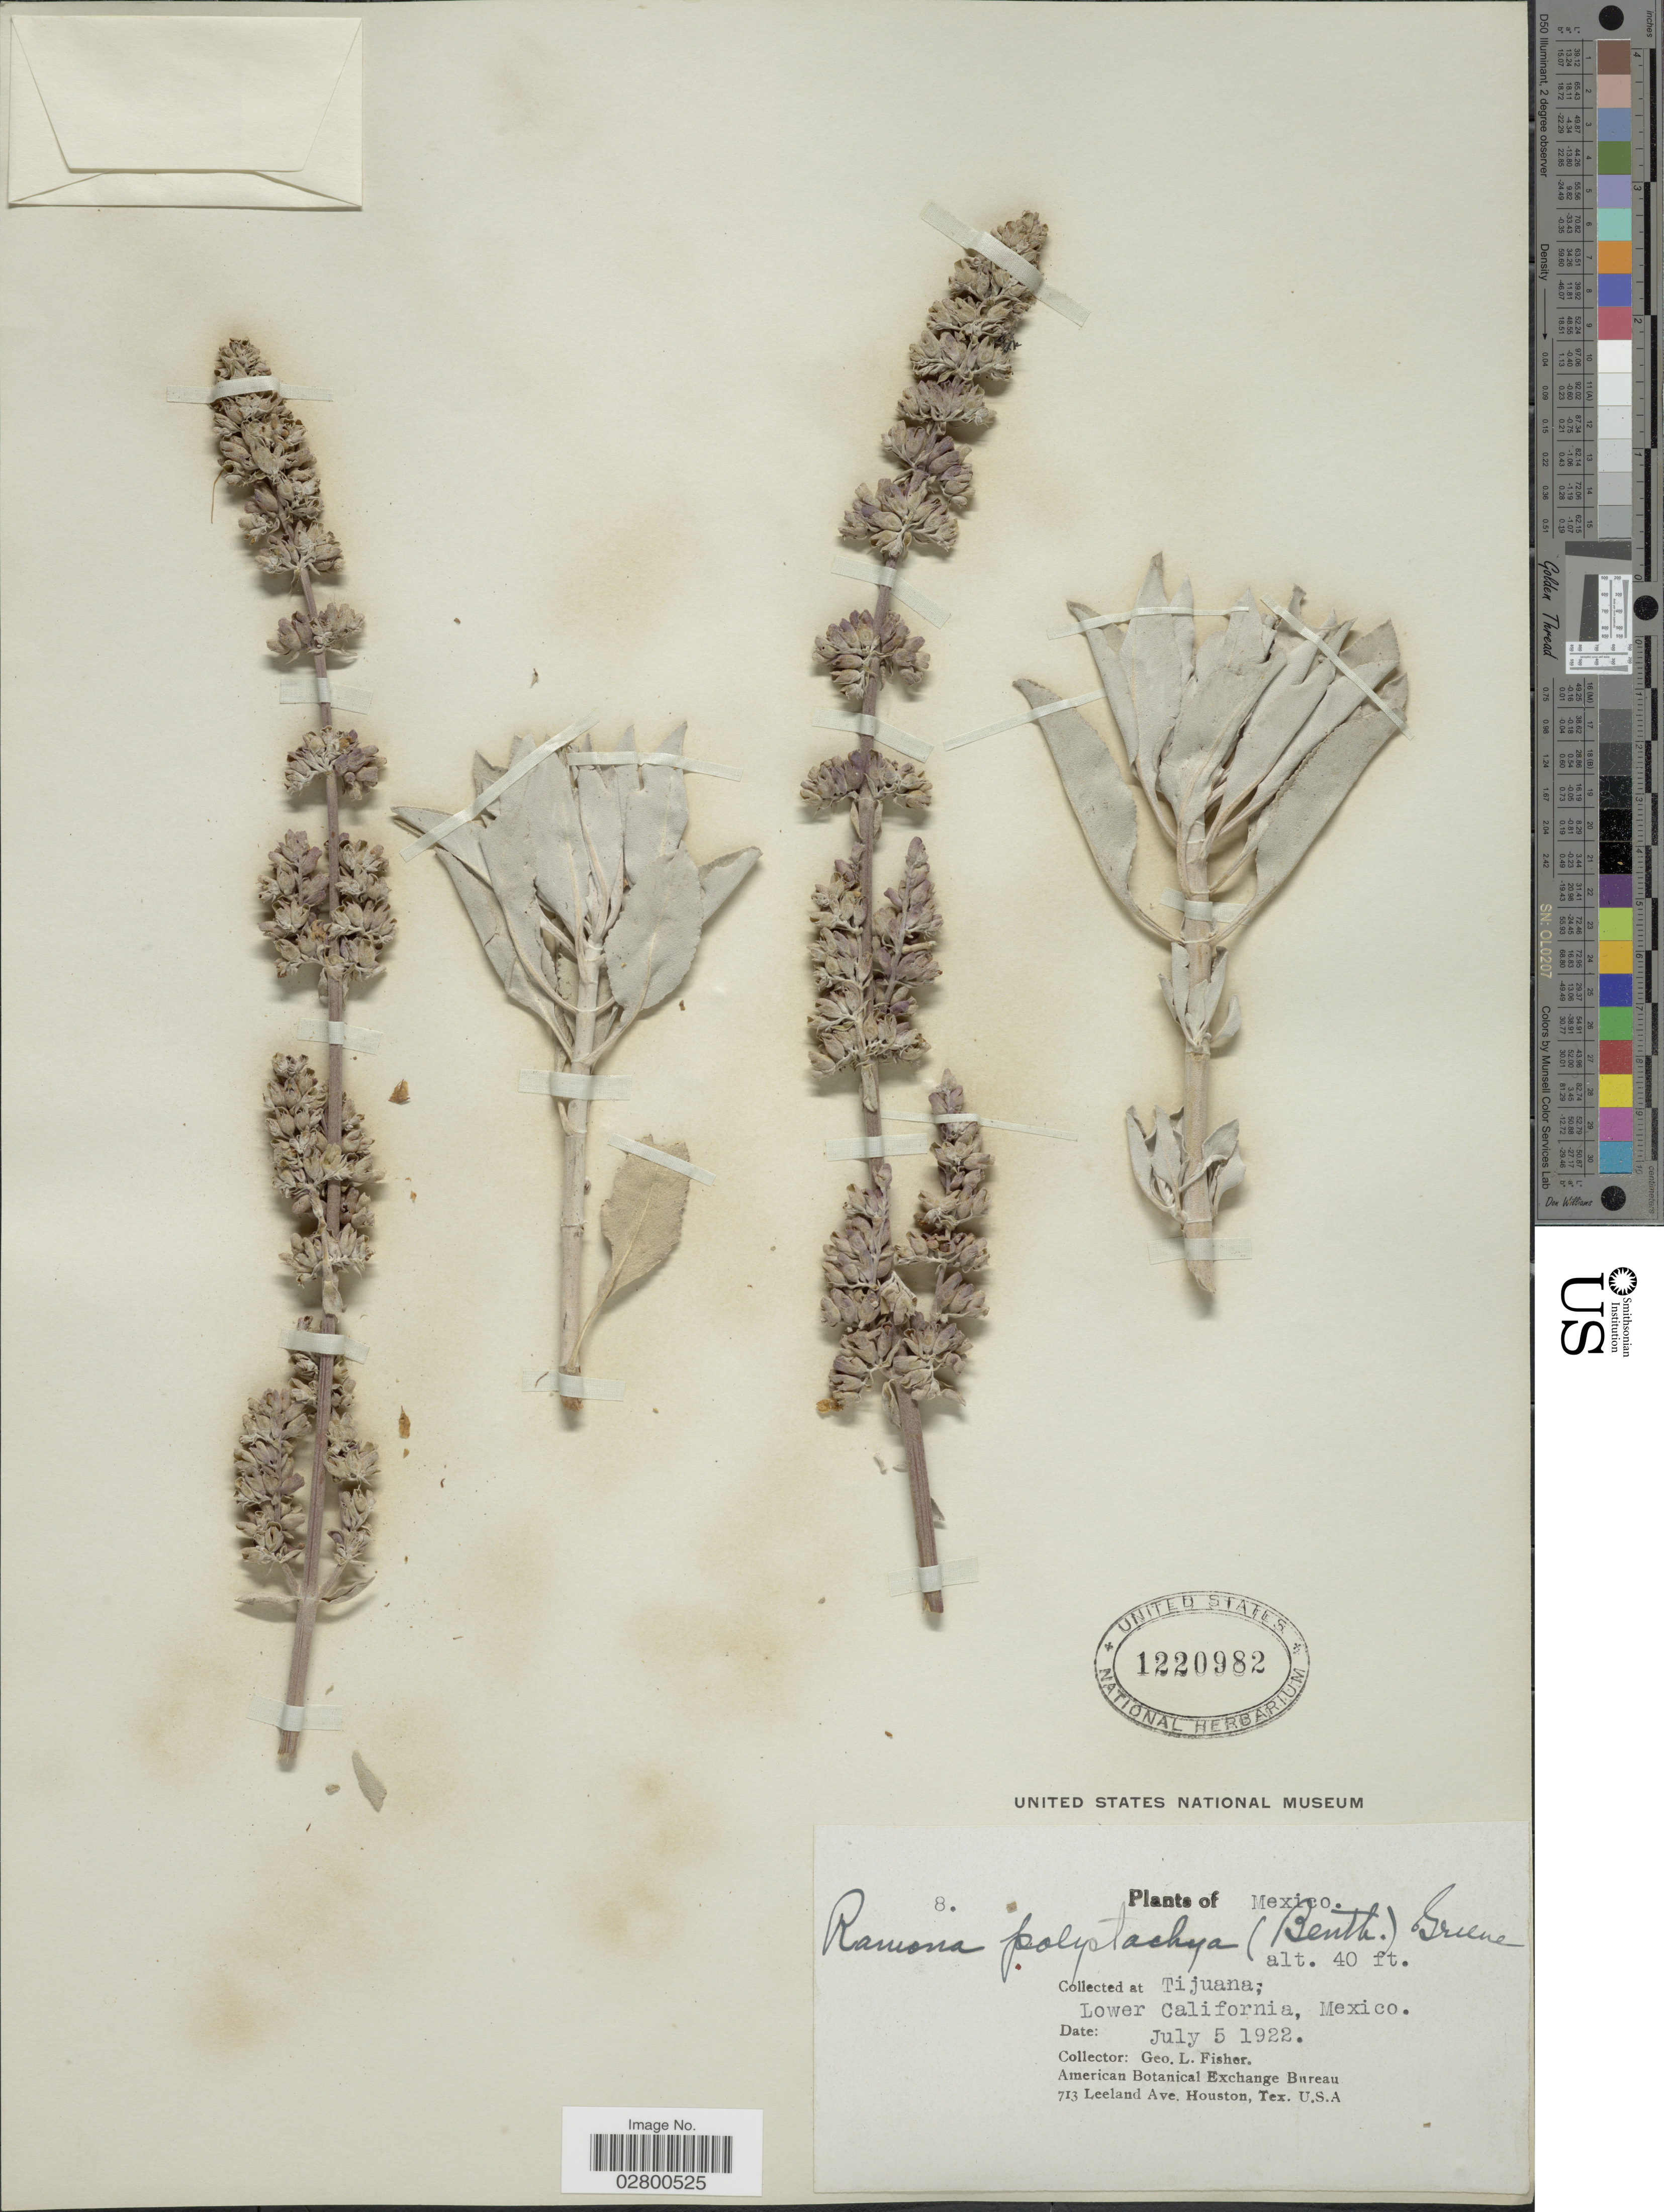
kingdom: Plantae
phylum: Tracheophyta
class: Magnoliopsida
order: Lamiales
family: Lamiaceae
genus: Salvia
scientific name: Salvia apiana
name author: Jeps.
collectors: G. L. Fisher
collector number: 8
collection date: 1922-07-05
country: Mexico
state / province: Baja California Norte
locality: At Tijuana, Lower California.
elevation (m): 12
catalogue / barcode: US 1220982